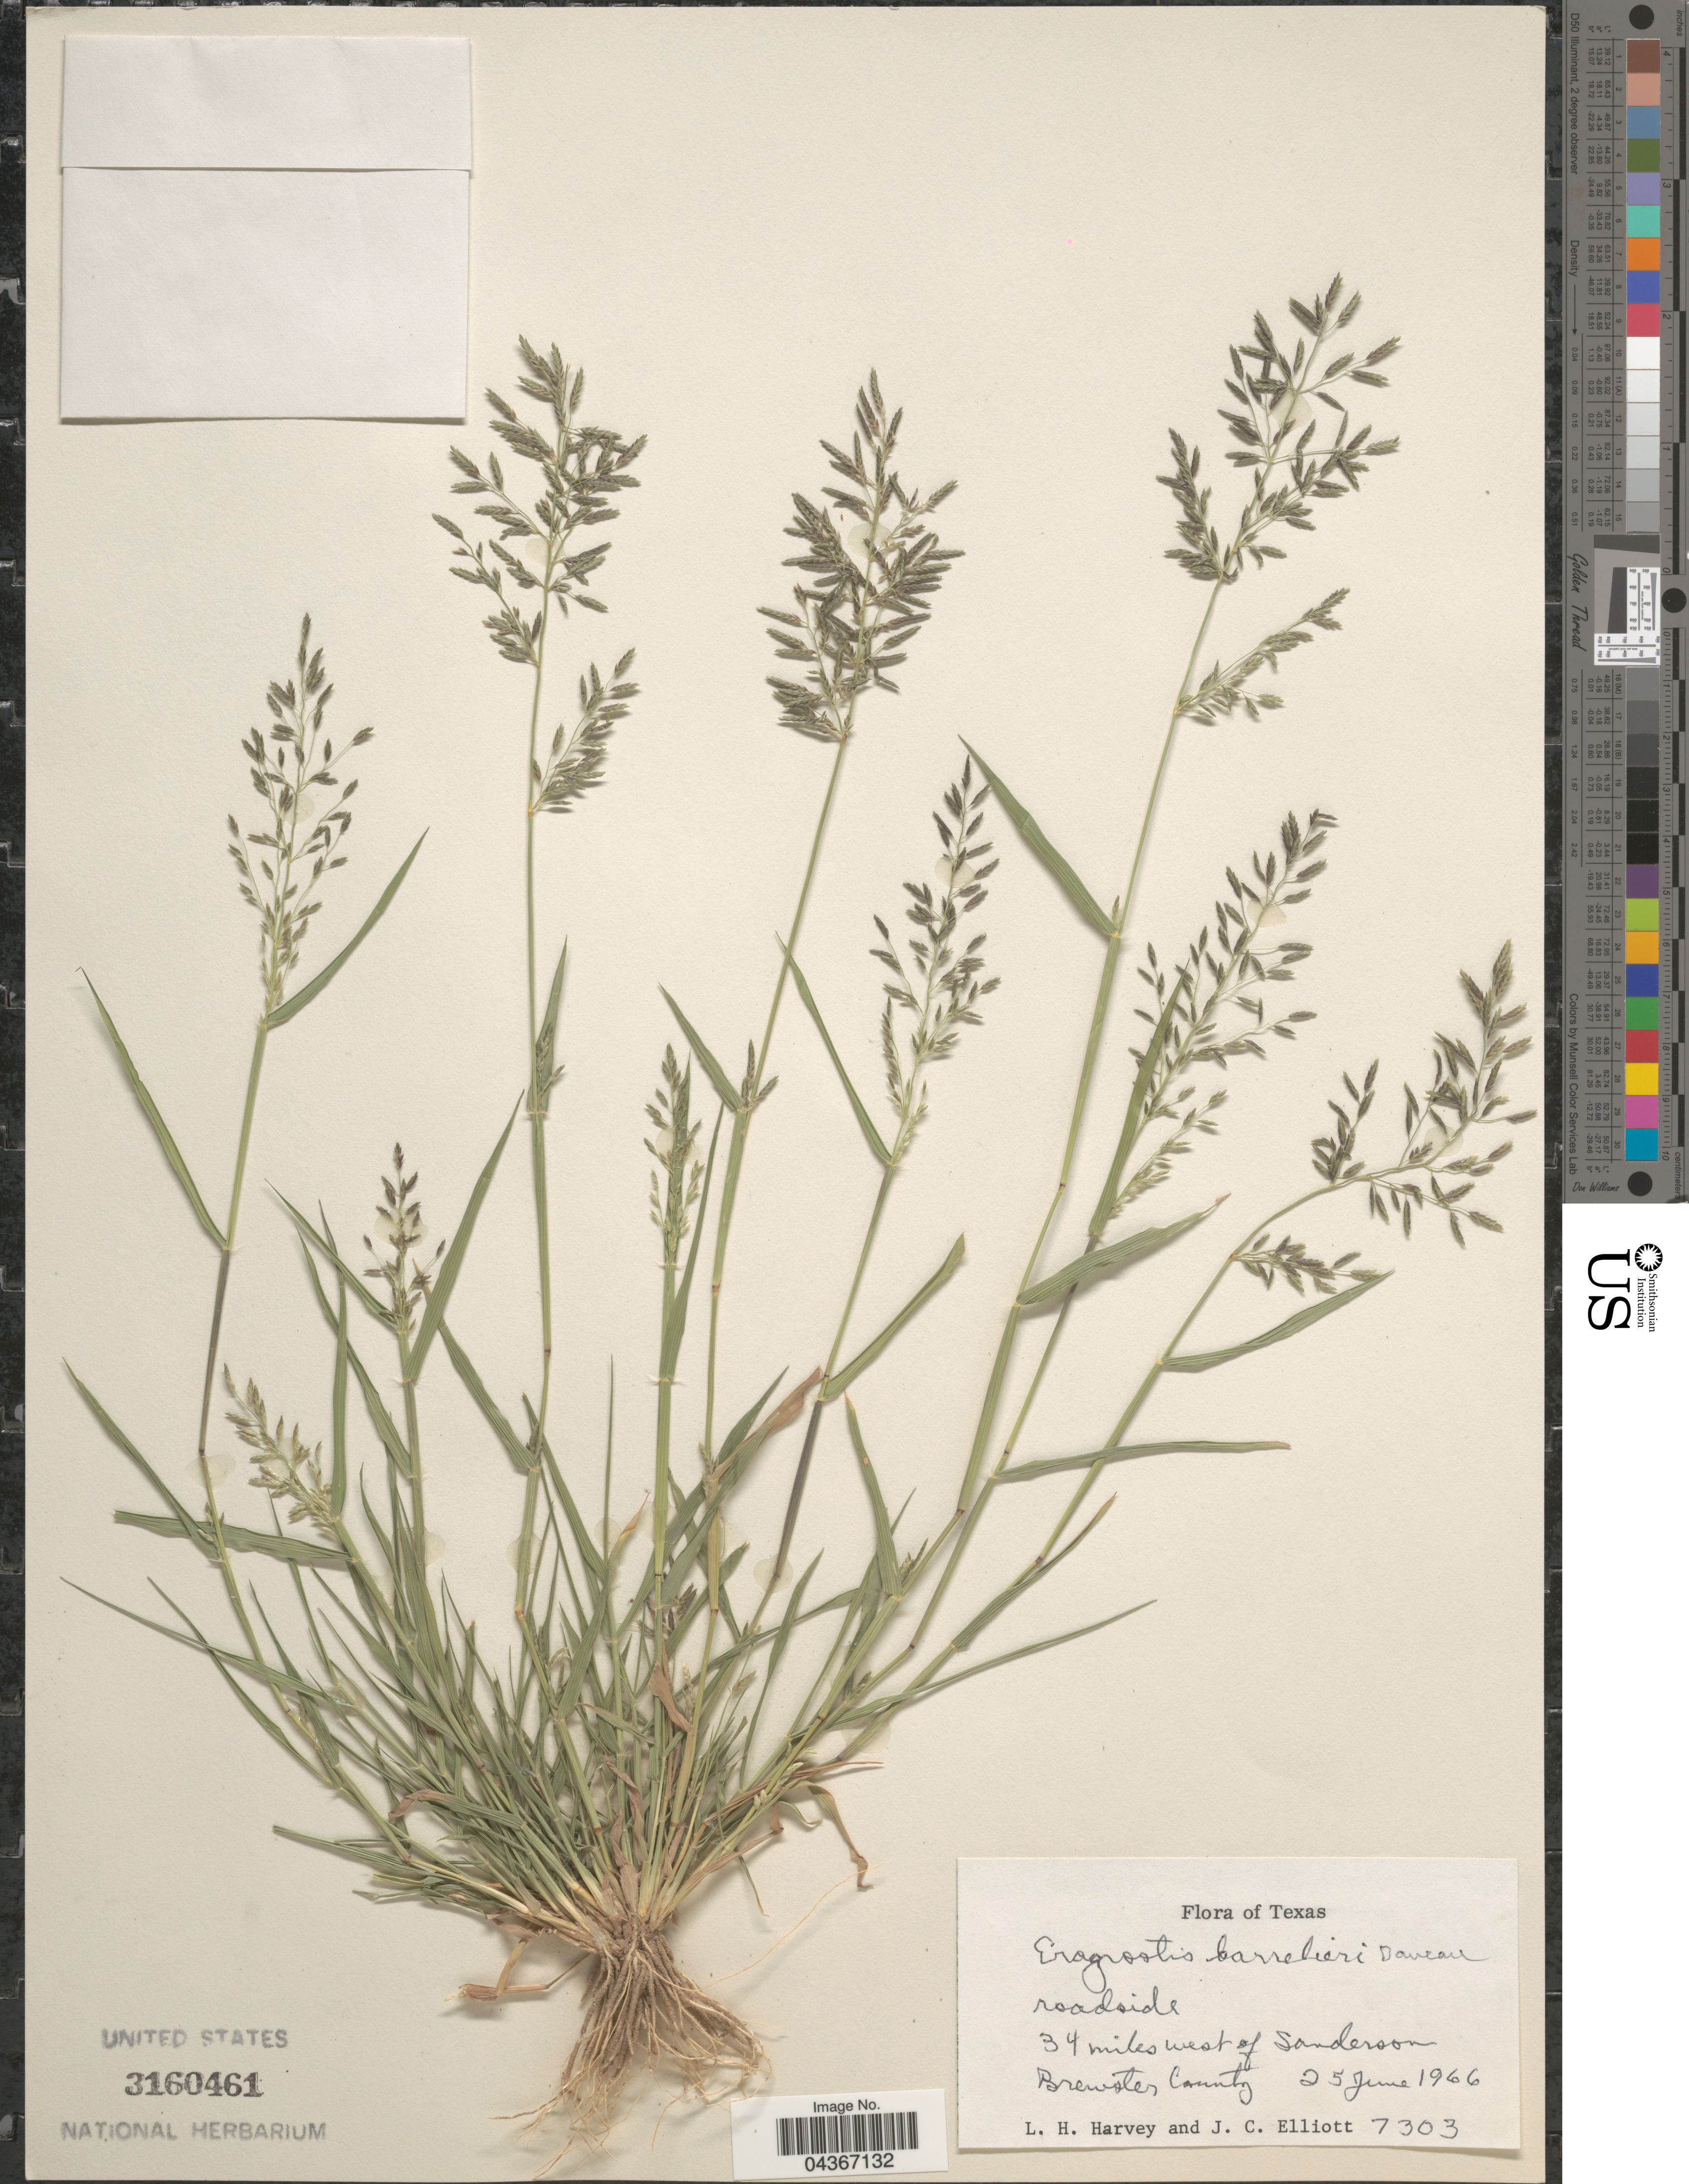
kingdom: Plantae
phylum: Tracheophyta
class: Liliopsida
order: Poales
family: Poaceae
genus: Eragrostis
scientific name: Eragrostis barrelieri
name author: Daveau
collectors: L. H. Harvey & J. C. Elliott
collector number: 7303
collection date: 1966-06-25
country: United States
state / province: Texas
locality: Roadside. 34 miles west of Sanderson. Brewster County.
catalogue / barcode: US 3160461